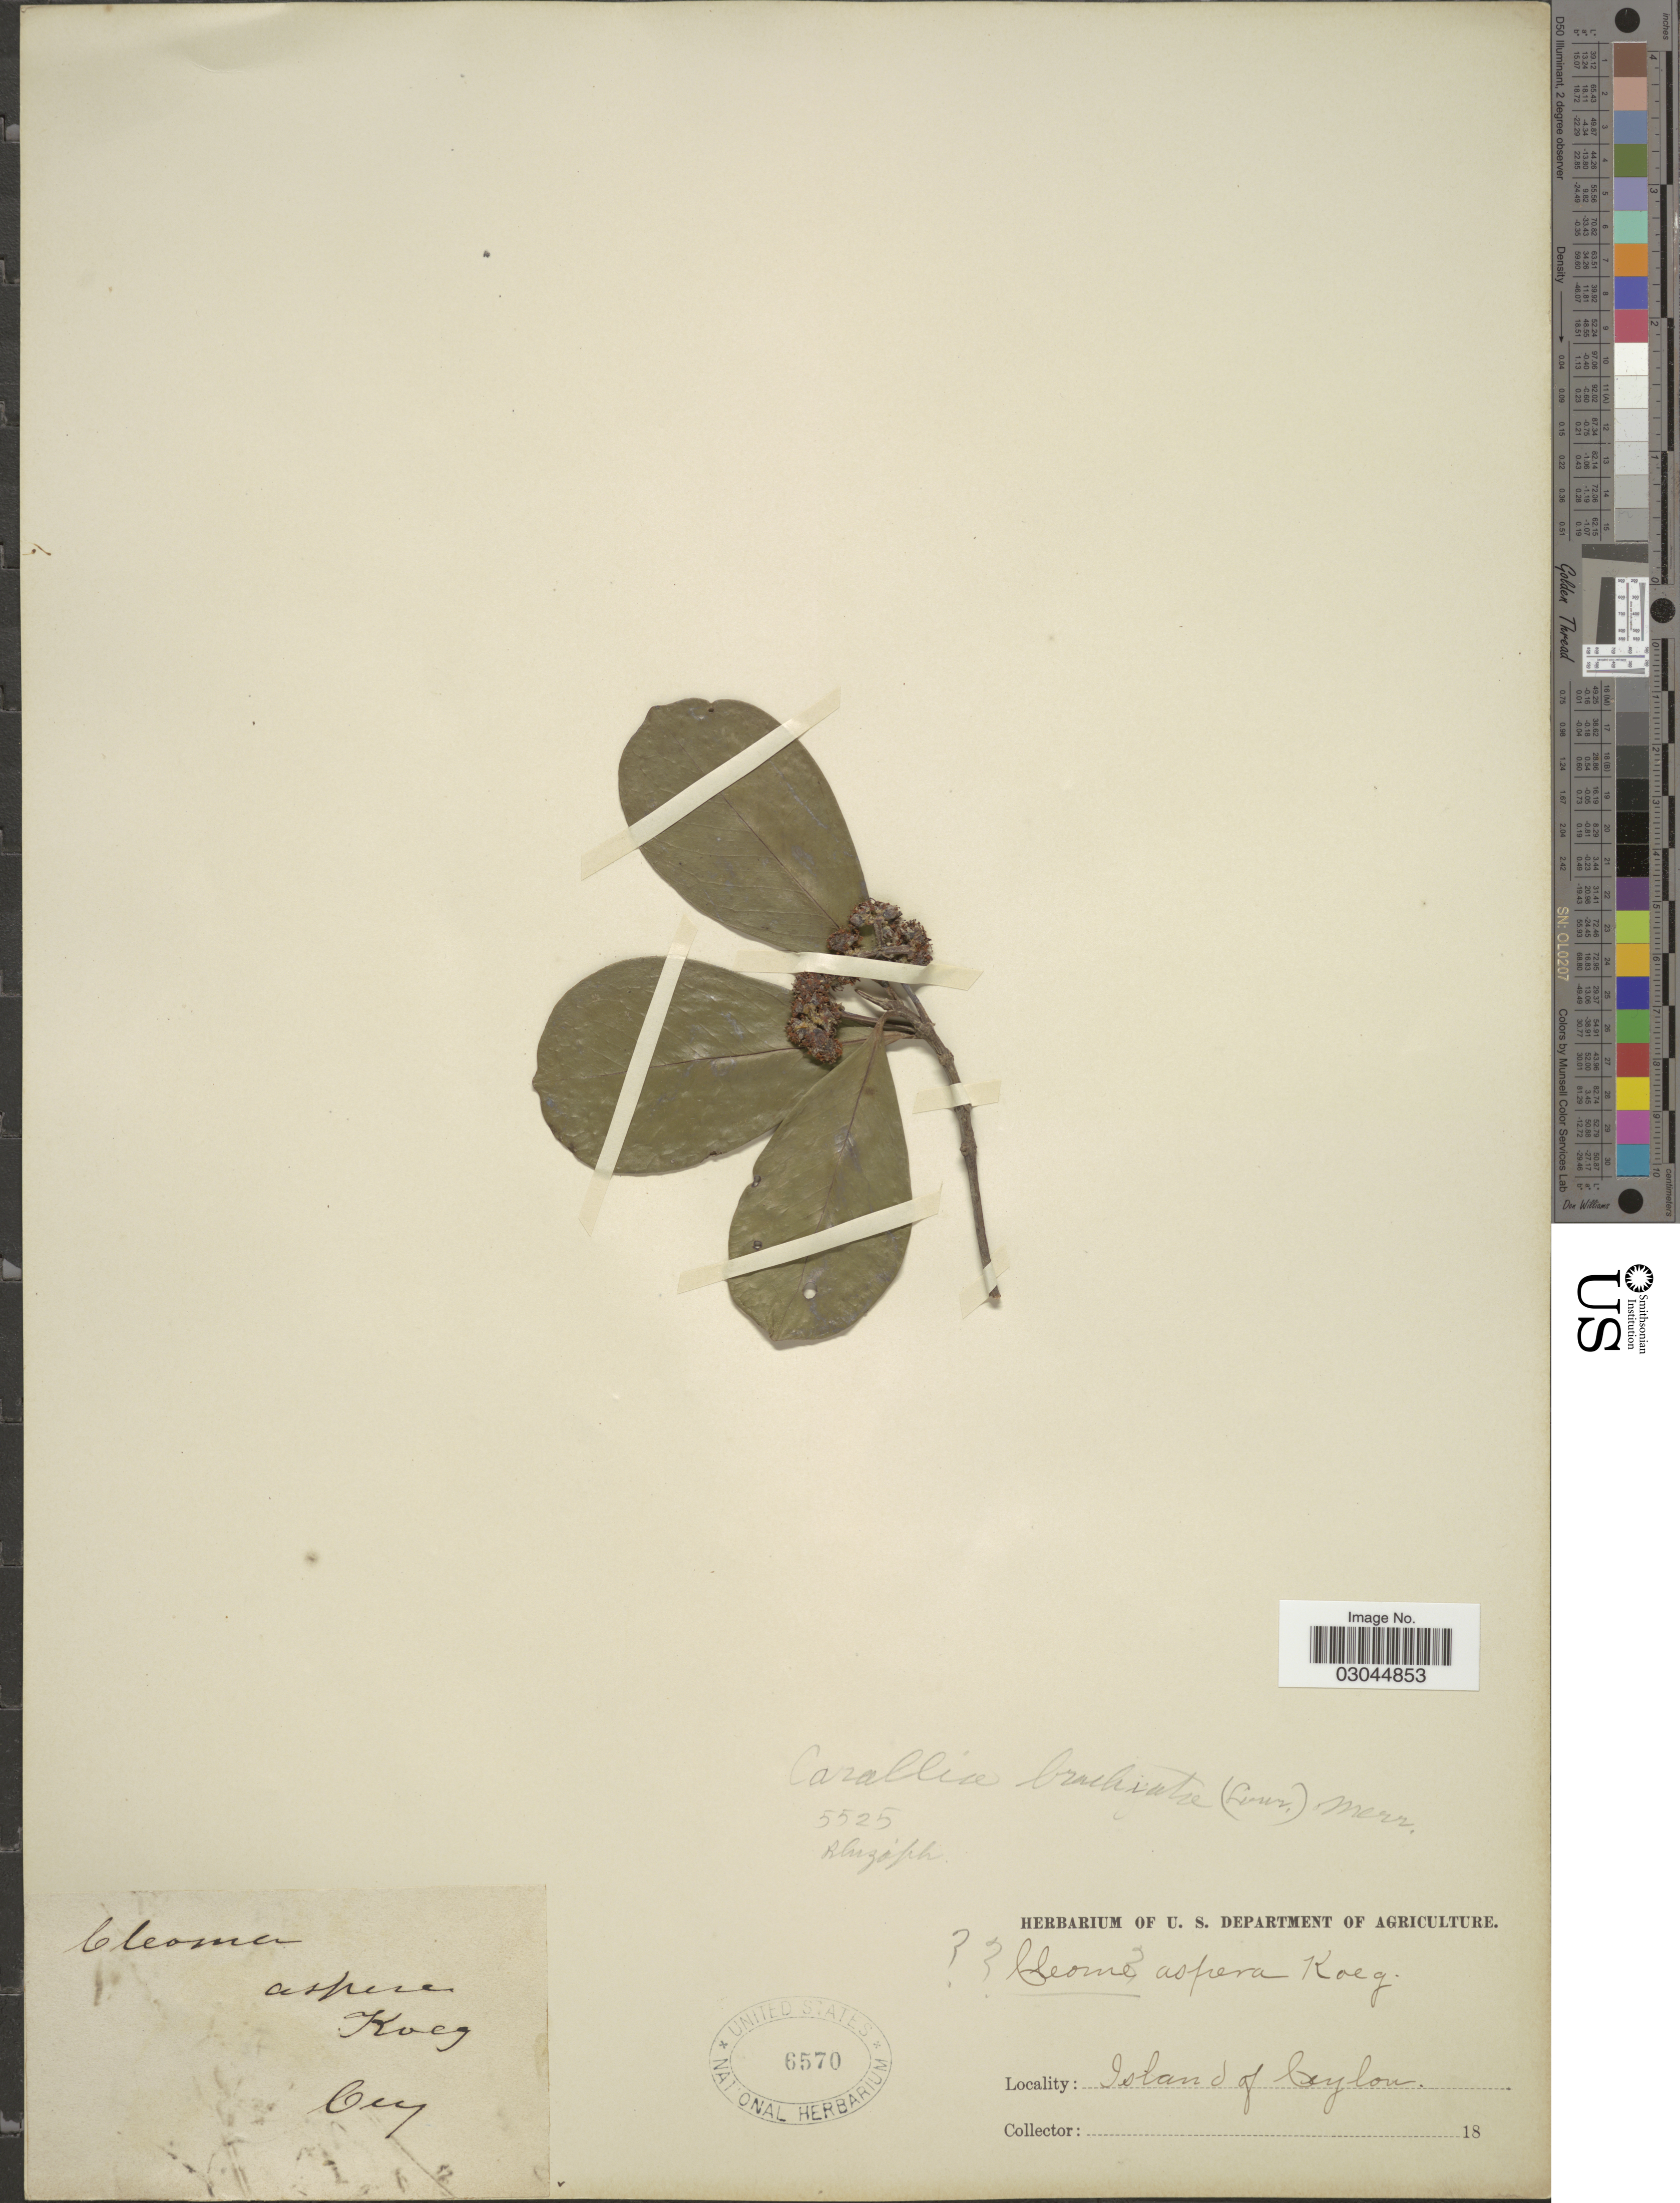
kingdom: Plantae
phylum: Tracheophyta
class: Magnoliopsida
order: Malpighiales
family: Rhizophoraceae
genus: Carallia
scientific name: Carallia brachiata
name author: (Lour.) Merr.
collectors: ex herb. U. S. Department of Agriculture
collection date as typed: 18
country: Sri Lanka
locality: Island of Ceylon.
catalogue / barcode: US 6570